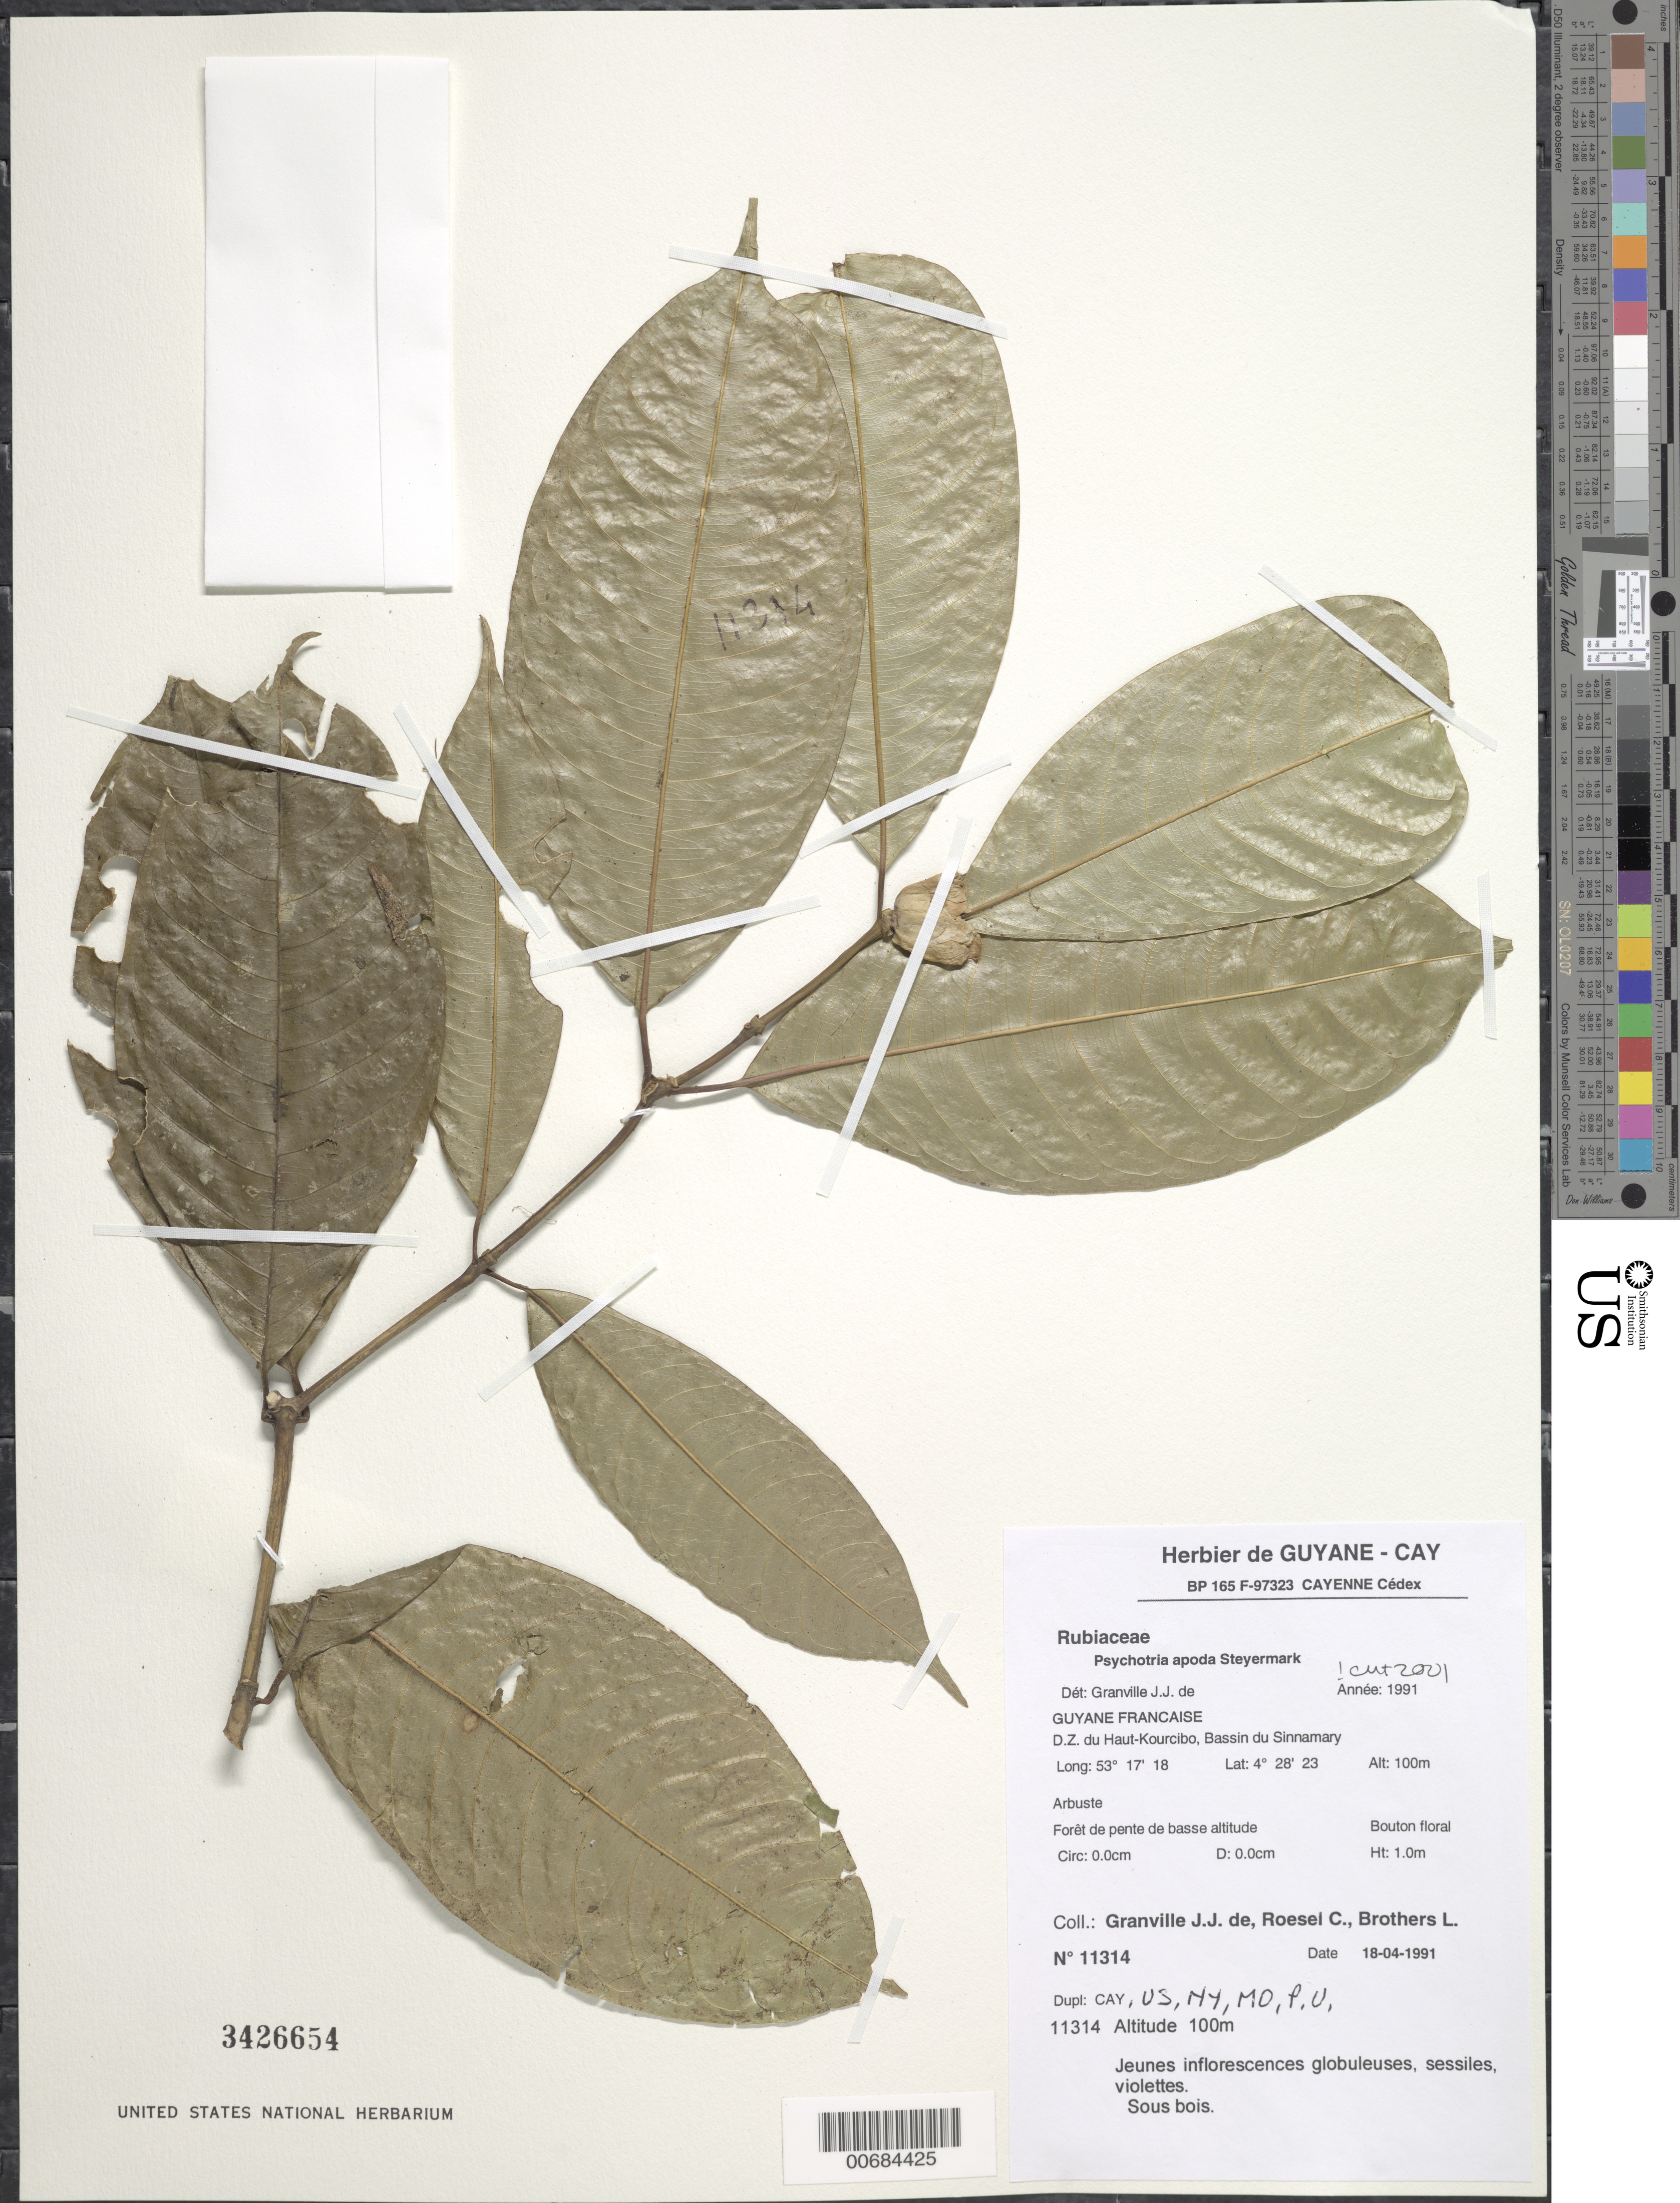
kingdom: Plantae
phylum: Tracheophyta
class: Magnoliopsida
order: Gentianales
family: Rubiaceae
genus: Palicourea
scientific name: Palicourea apoda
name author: (Steyerm.) Delprete & J.H. Kirkbr.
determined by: Kirkbride, J. H., Jr.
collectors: J.-J. de Granville, C. S. Roesel & L. Brothers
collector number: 11314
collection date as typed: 18-Apr-91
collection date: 1991-04-18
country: French Guiana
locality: D.Z. du Haut-Kourcibo, Bassin du Sinnamary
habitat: Forêt sur crete de basse altitude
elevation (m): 100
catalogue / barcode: US 3426654